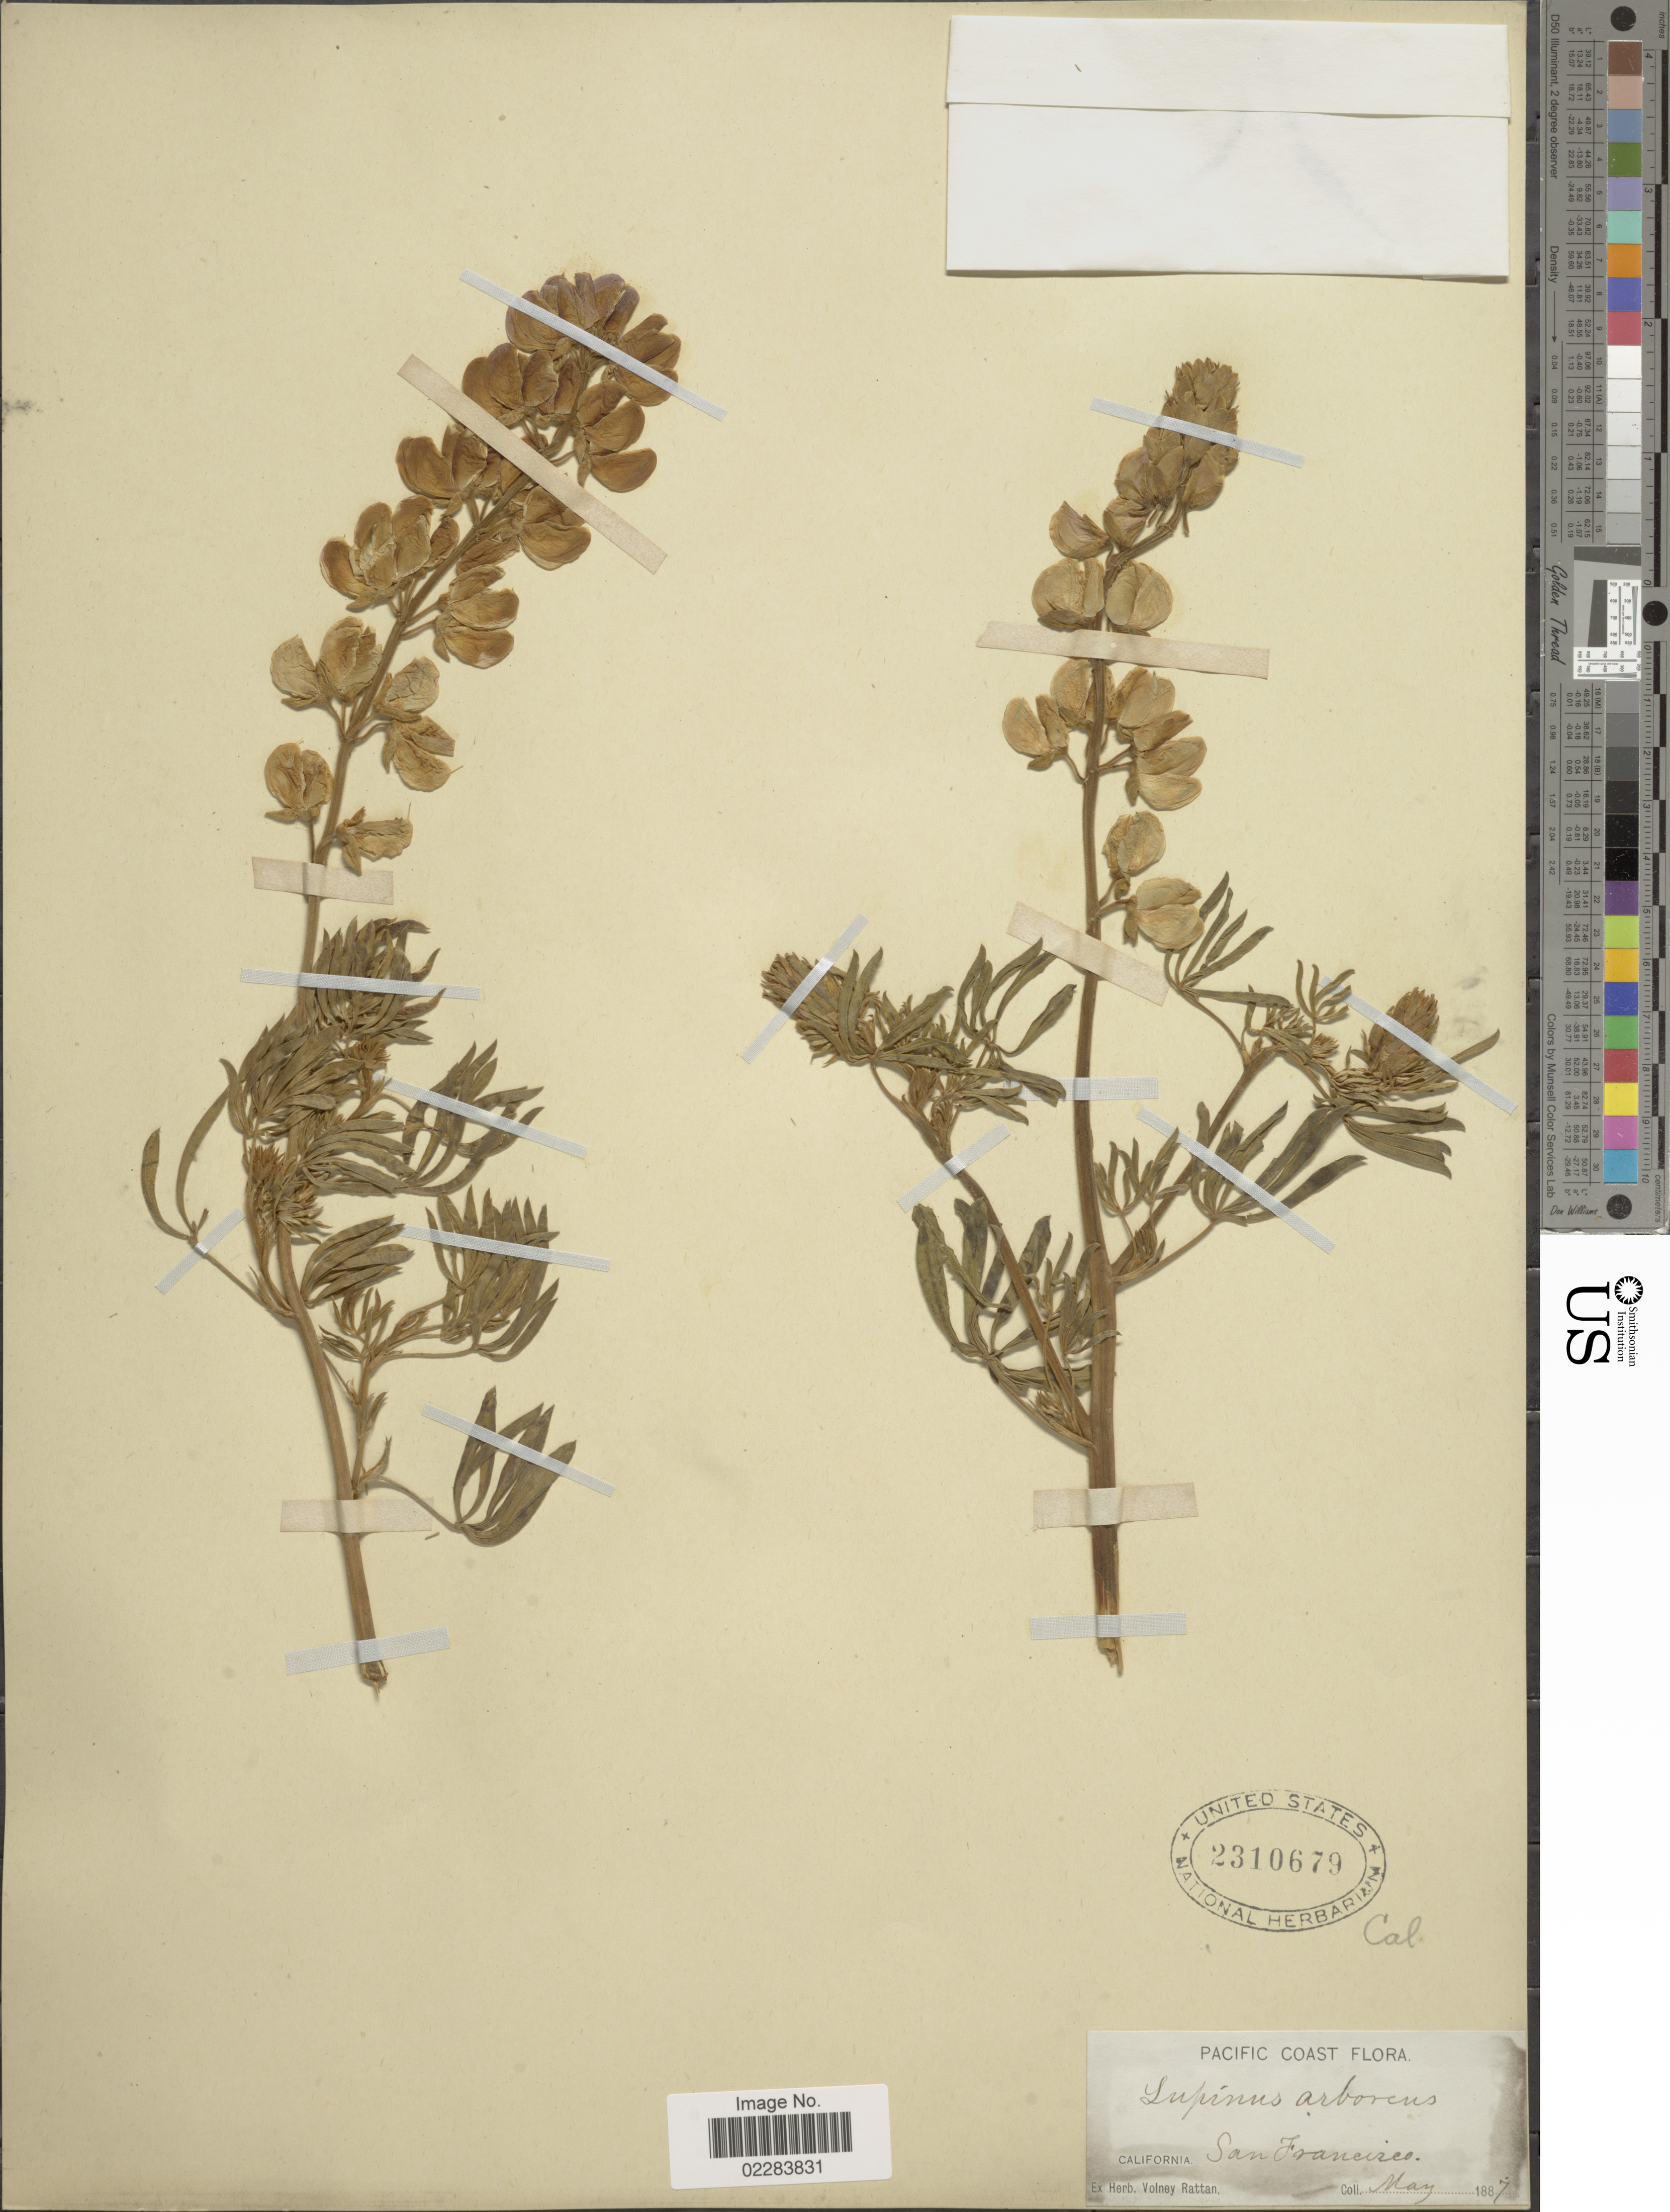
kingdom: Plantae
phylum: Tracheophyta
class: Magnoliopsida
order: Fabales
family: Fabaceae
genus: Lupinus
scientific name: Lupinus arboreus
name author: Sims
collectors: ex herb. Voiney Rattan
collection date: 1887-05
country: United States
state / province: California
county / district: San Francisco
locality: Pacific Coast. San Francisco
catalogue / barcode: US 2310679